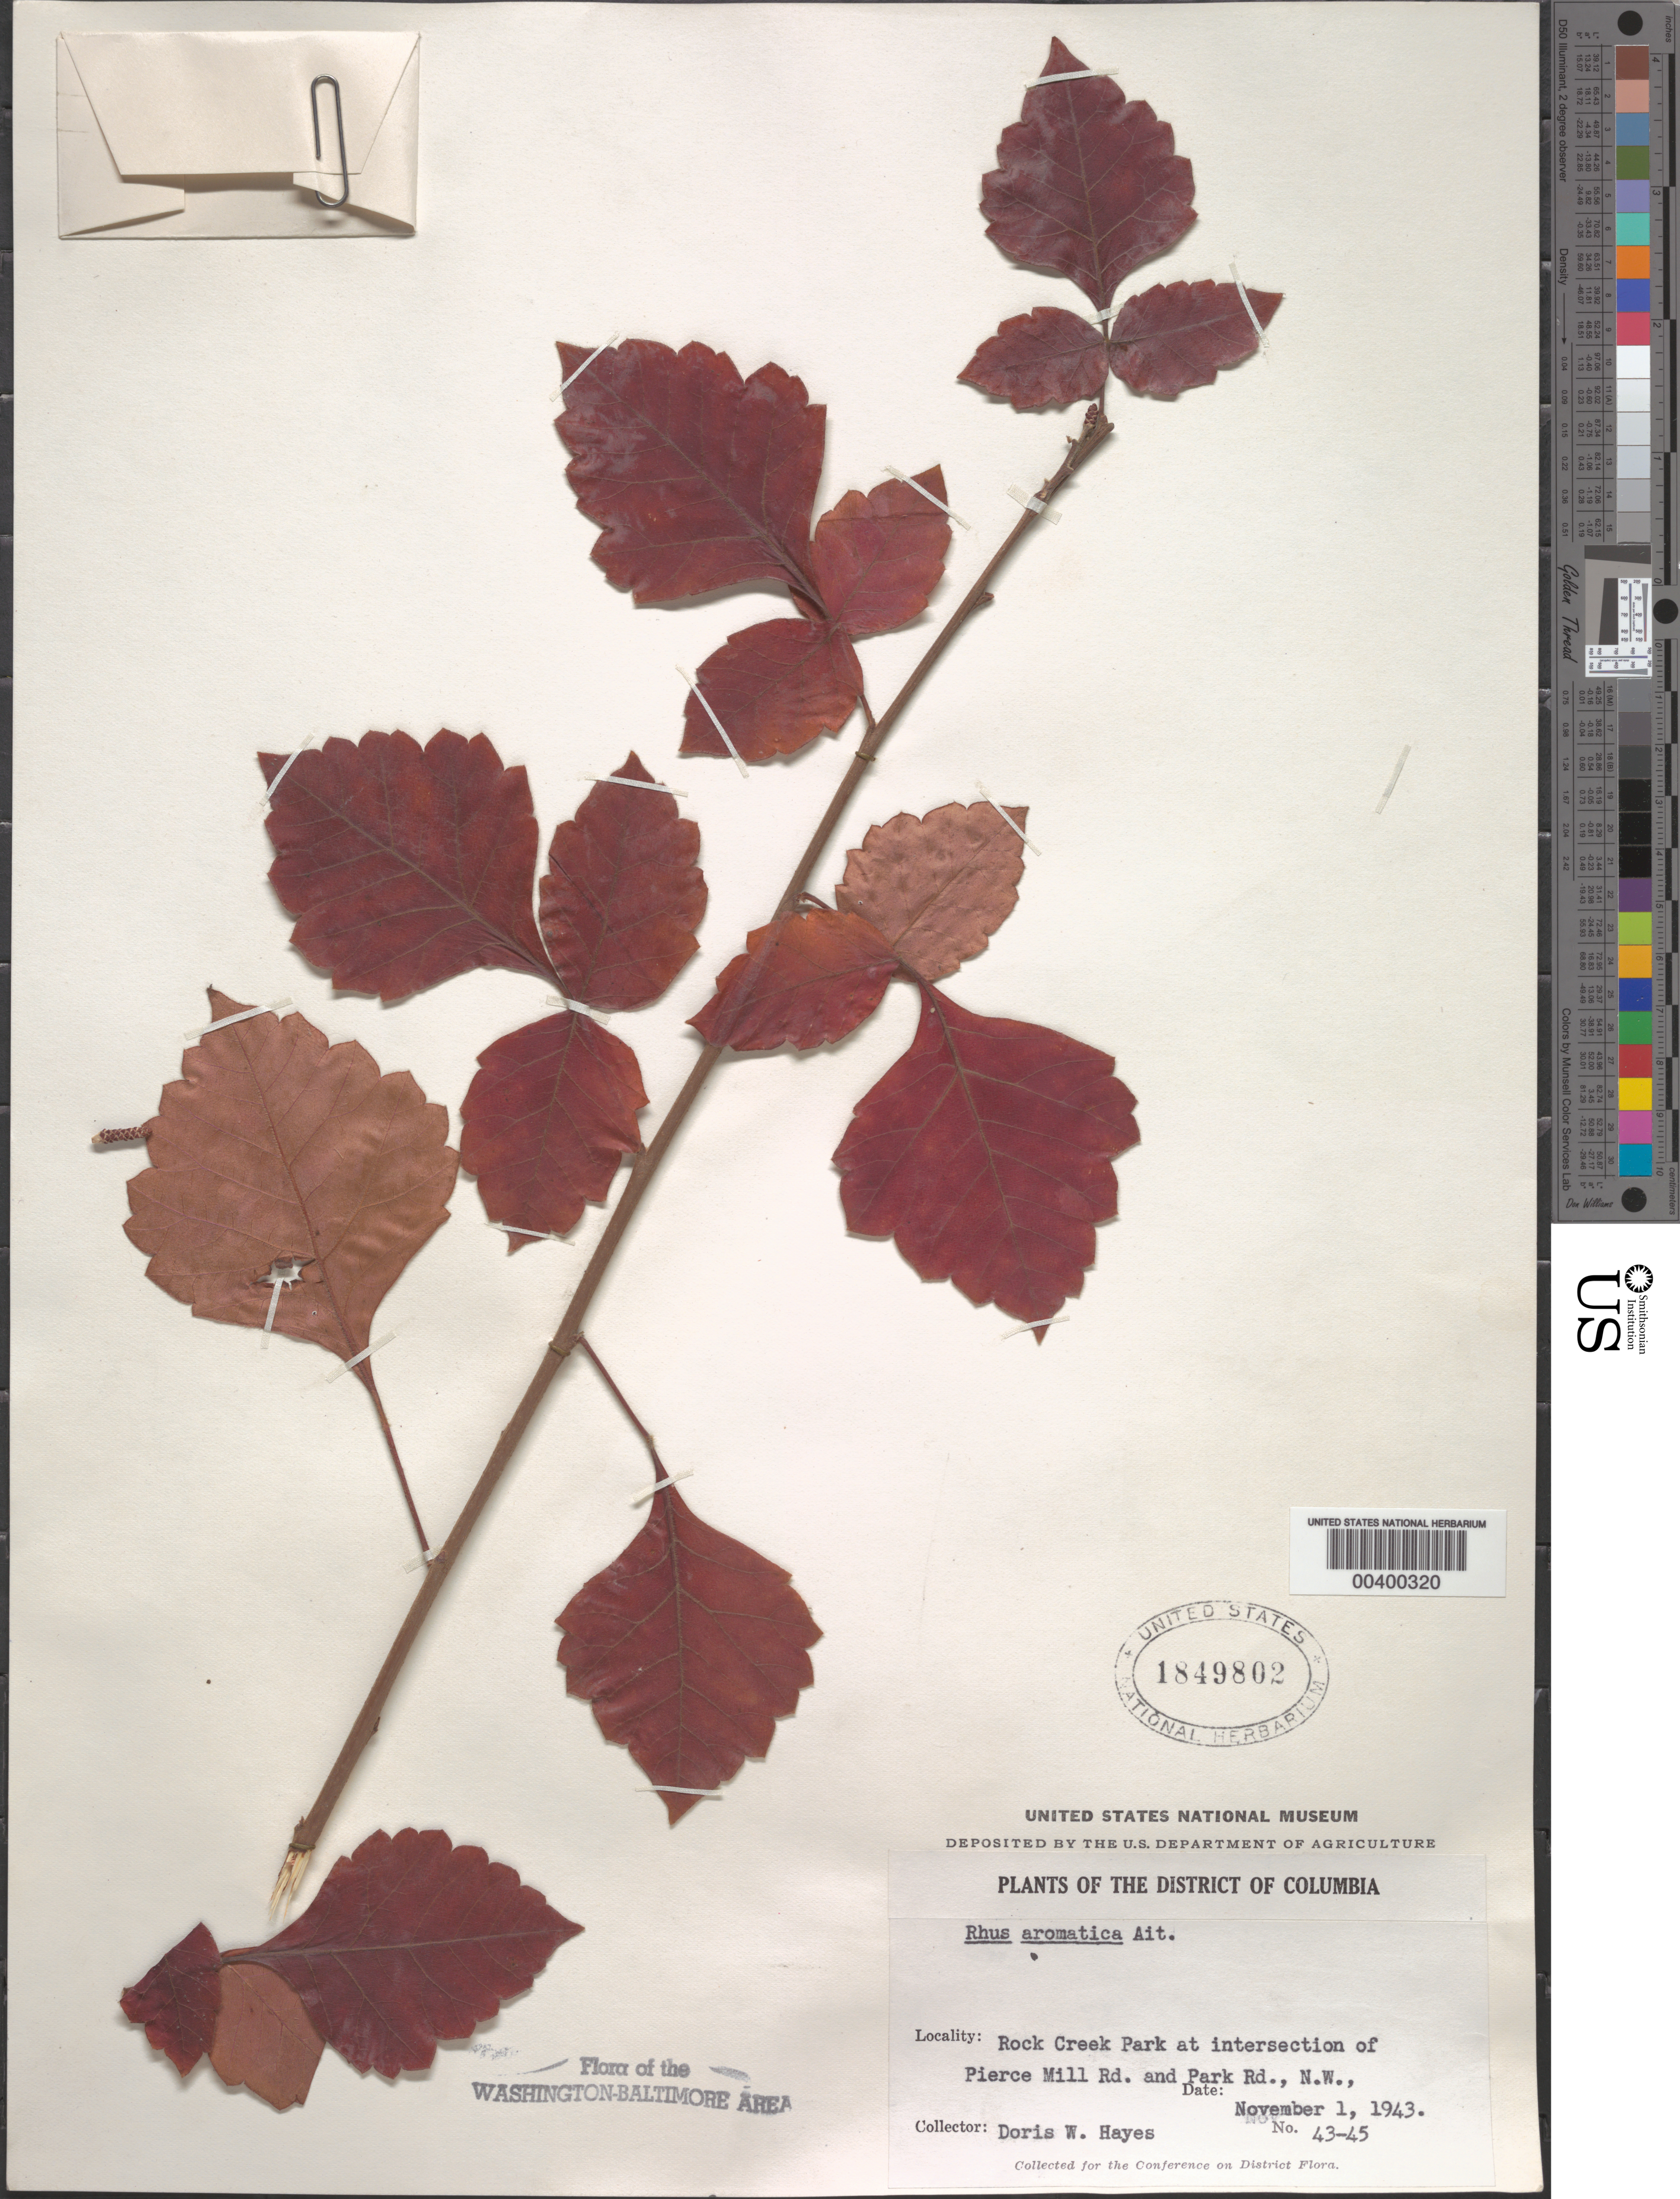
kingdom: Plantae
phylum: Tracheophyta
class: Magnoliopsida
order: Sapindales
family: Anacardiaceae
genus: Rhus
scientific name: Rhus aromatica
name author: Aiton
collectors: D. W. Hayes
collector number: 43-45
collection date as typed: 01 Nov 1943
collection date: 1943-11-01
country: United States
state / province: District of Columbia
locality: Rock Creek Park, Pierce Mill and Park Rd. Rock Creek Park & vicinity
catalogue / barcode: US 1849802